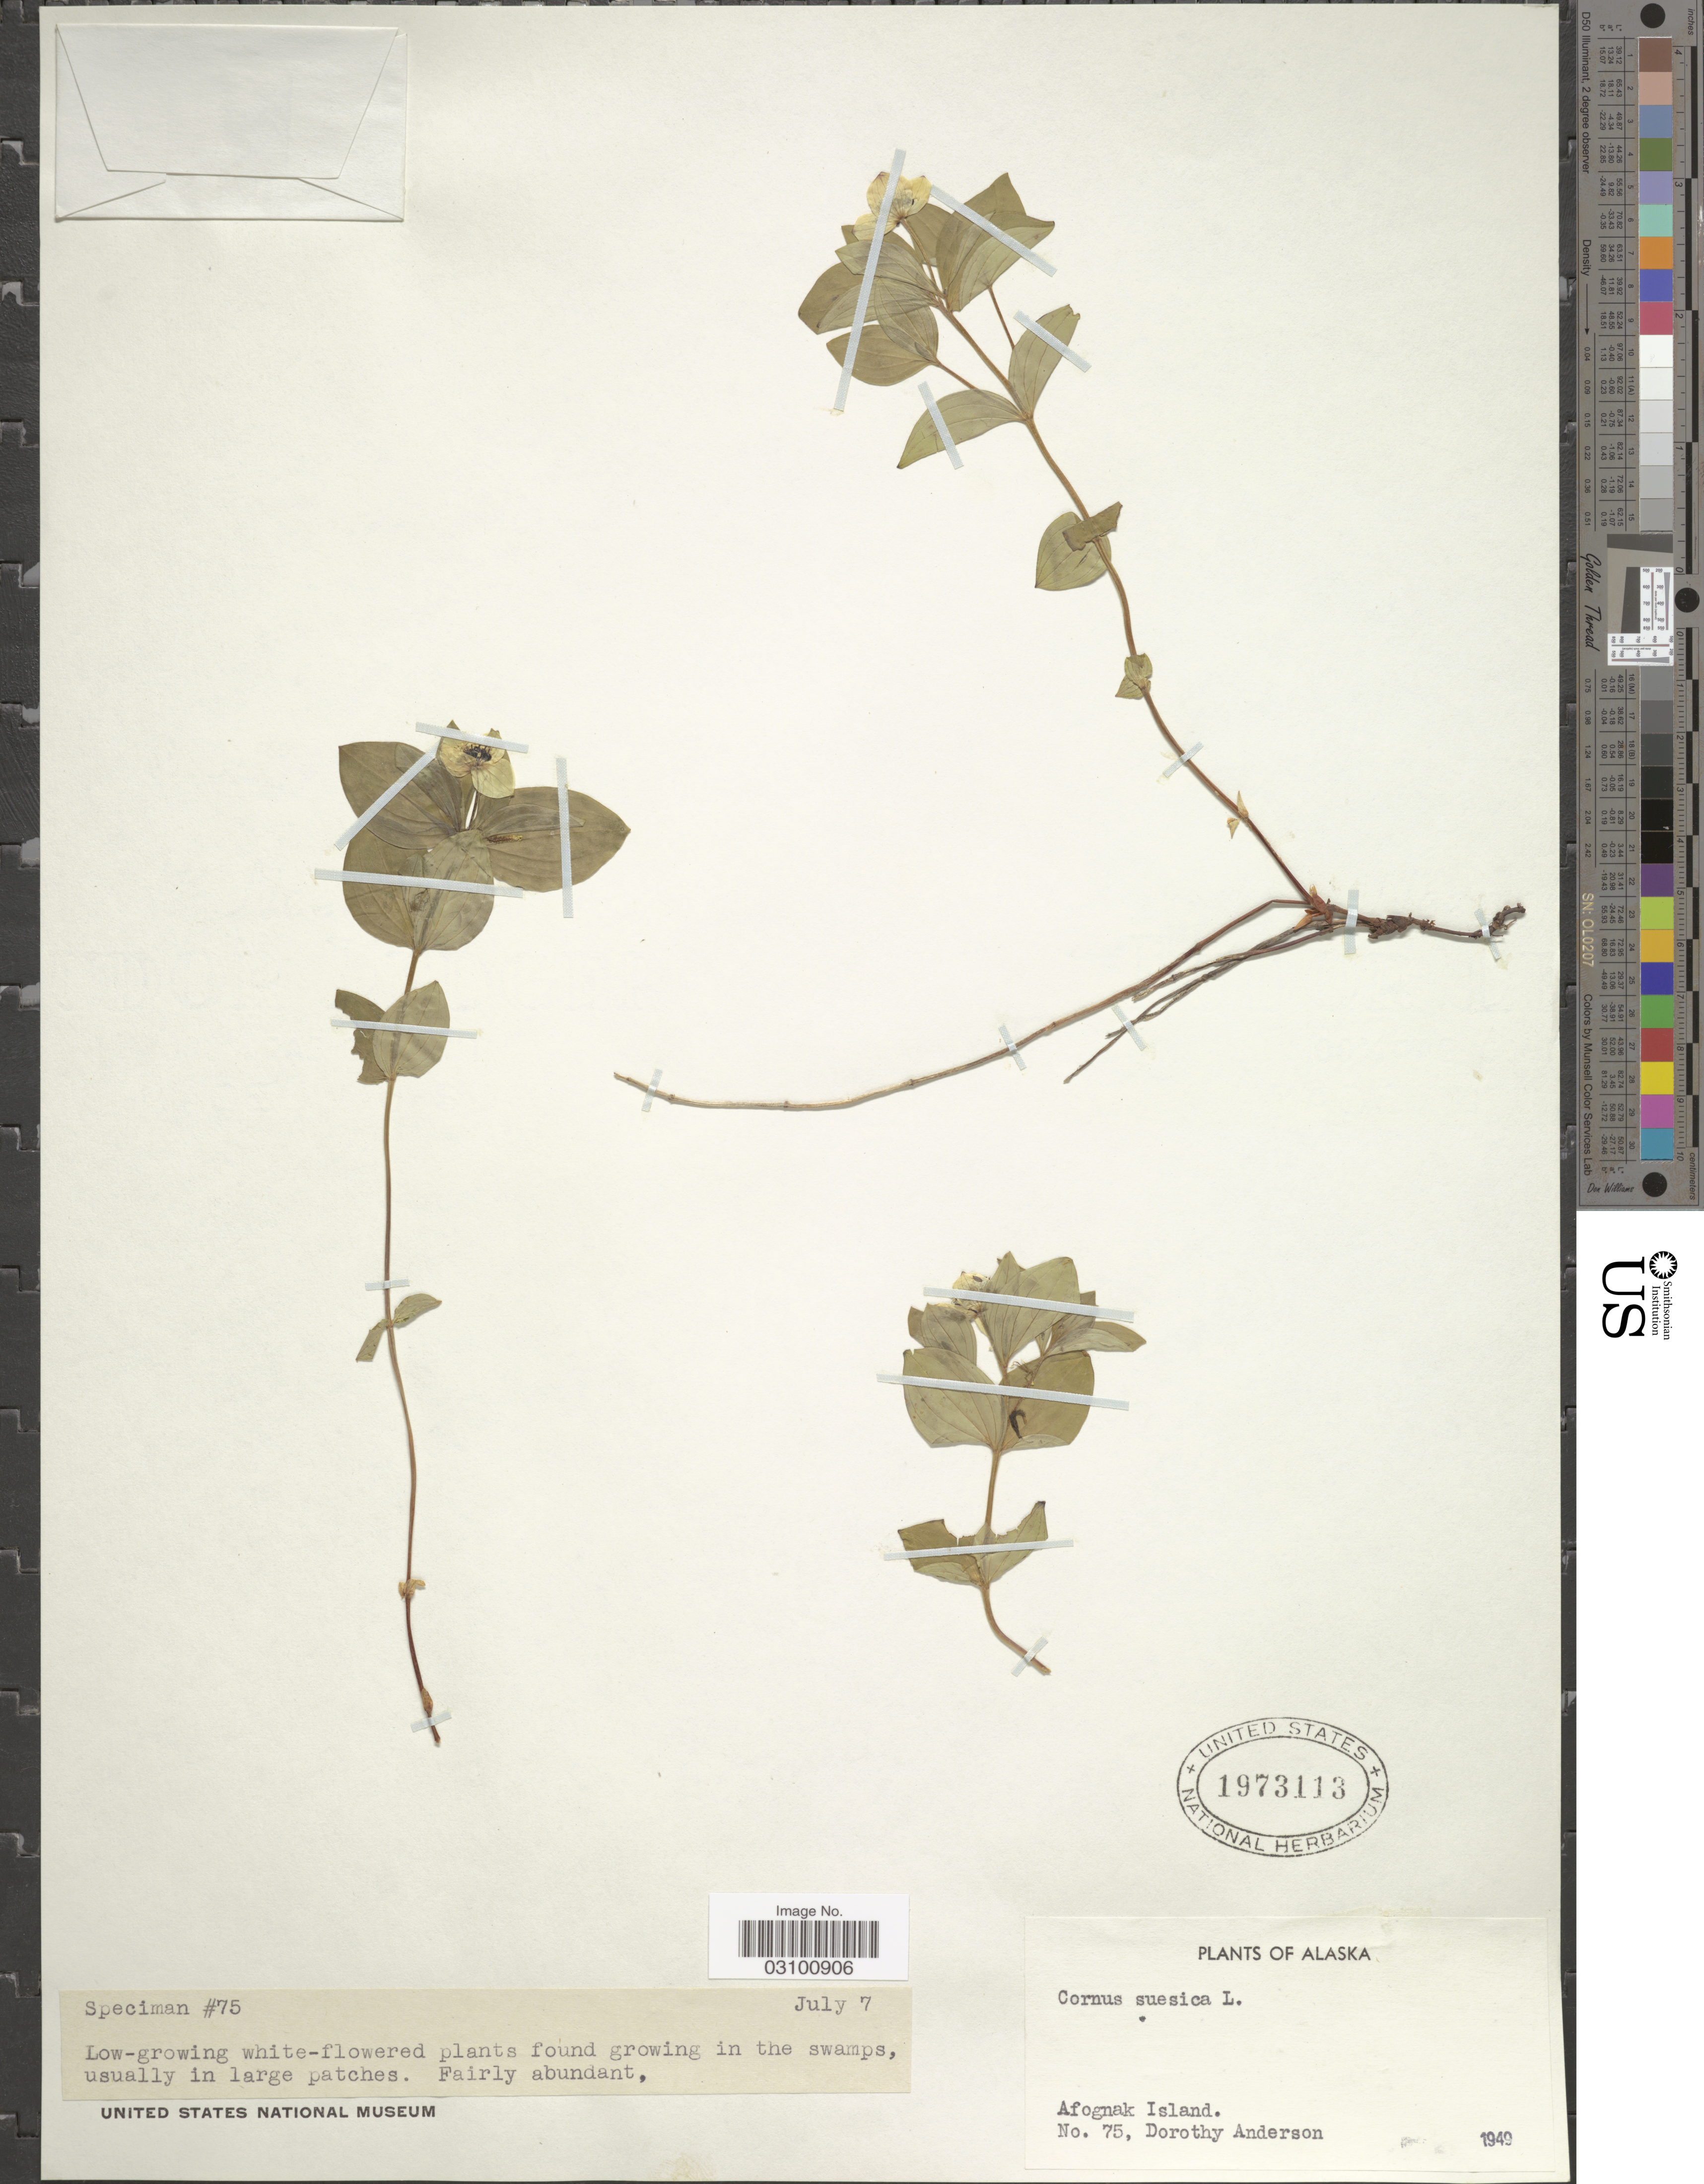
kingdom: Plantae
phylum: Tracheophyta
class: Magnoliopsida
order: Cornales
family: Cornaceae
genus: Cornus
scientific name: Cornus suecica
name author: L.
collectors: D. Anderson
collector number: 75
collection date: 1949-07-07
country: United States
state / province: Alaska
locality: Afognak Island.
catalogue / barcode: US 1973113